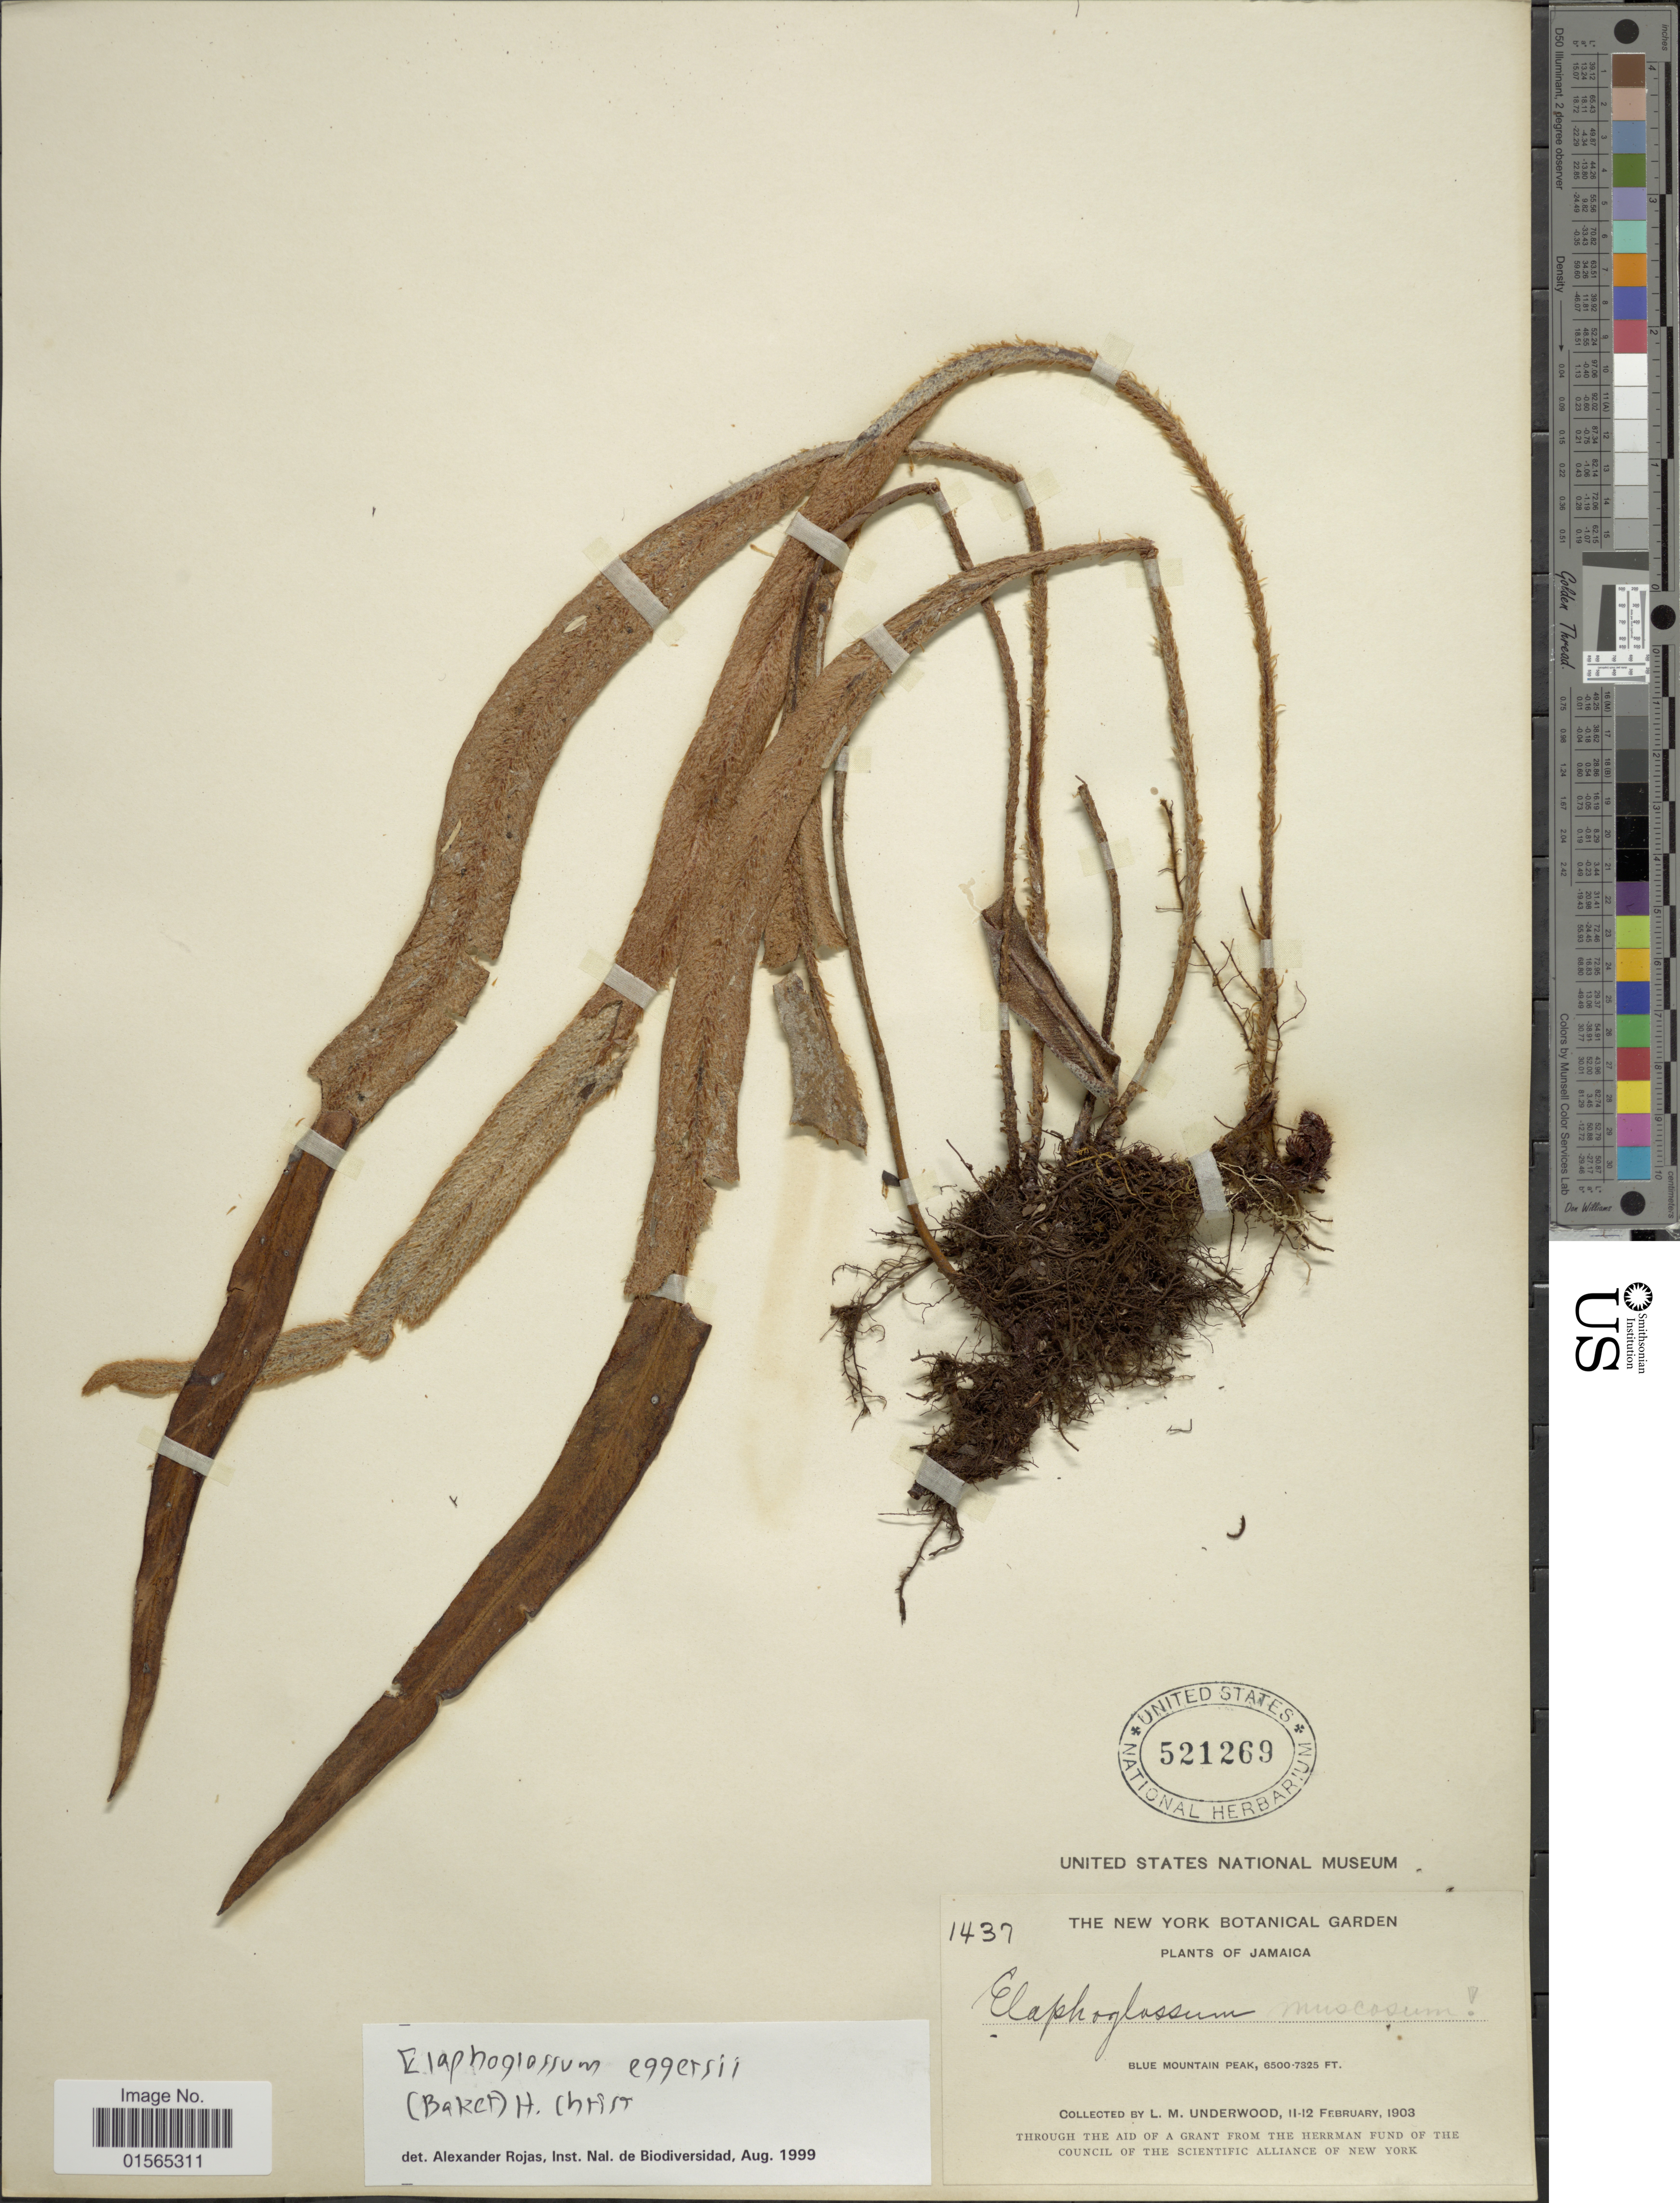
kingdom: Plantae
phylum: Tracheophyta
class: Polypodiopsida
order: Polypodiales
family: Dryopteridaceae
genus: Elaphoglossum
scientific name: Elaphoglossum eggersii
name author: (Baker) Christ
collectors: L. M. Underwood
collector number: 1437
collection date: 1903-02-11/1903-02-12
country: Jamaica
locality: Blue Mountain Peak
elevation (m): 1981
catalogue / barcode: US 521269